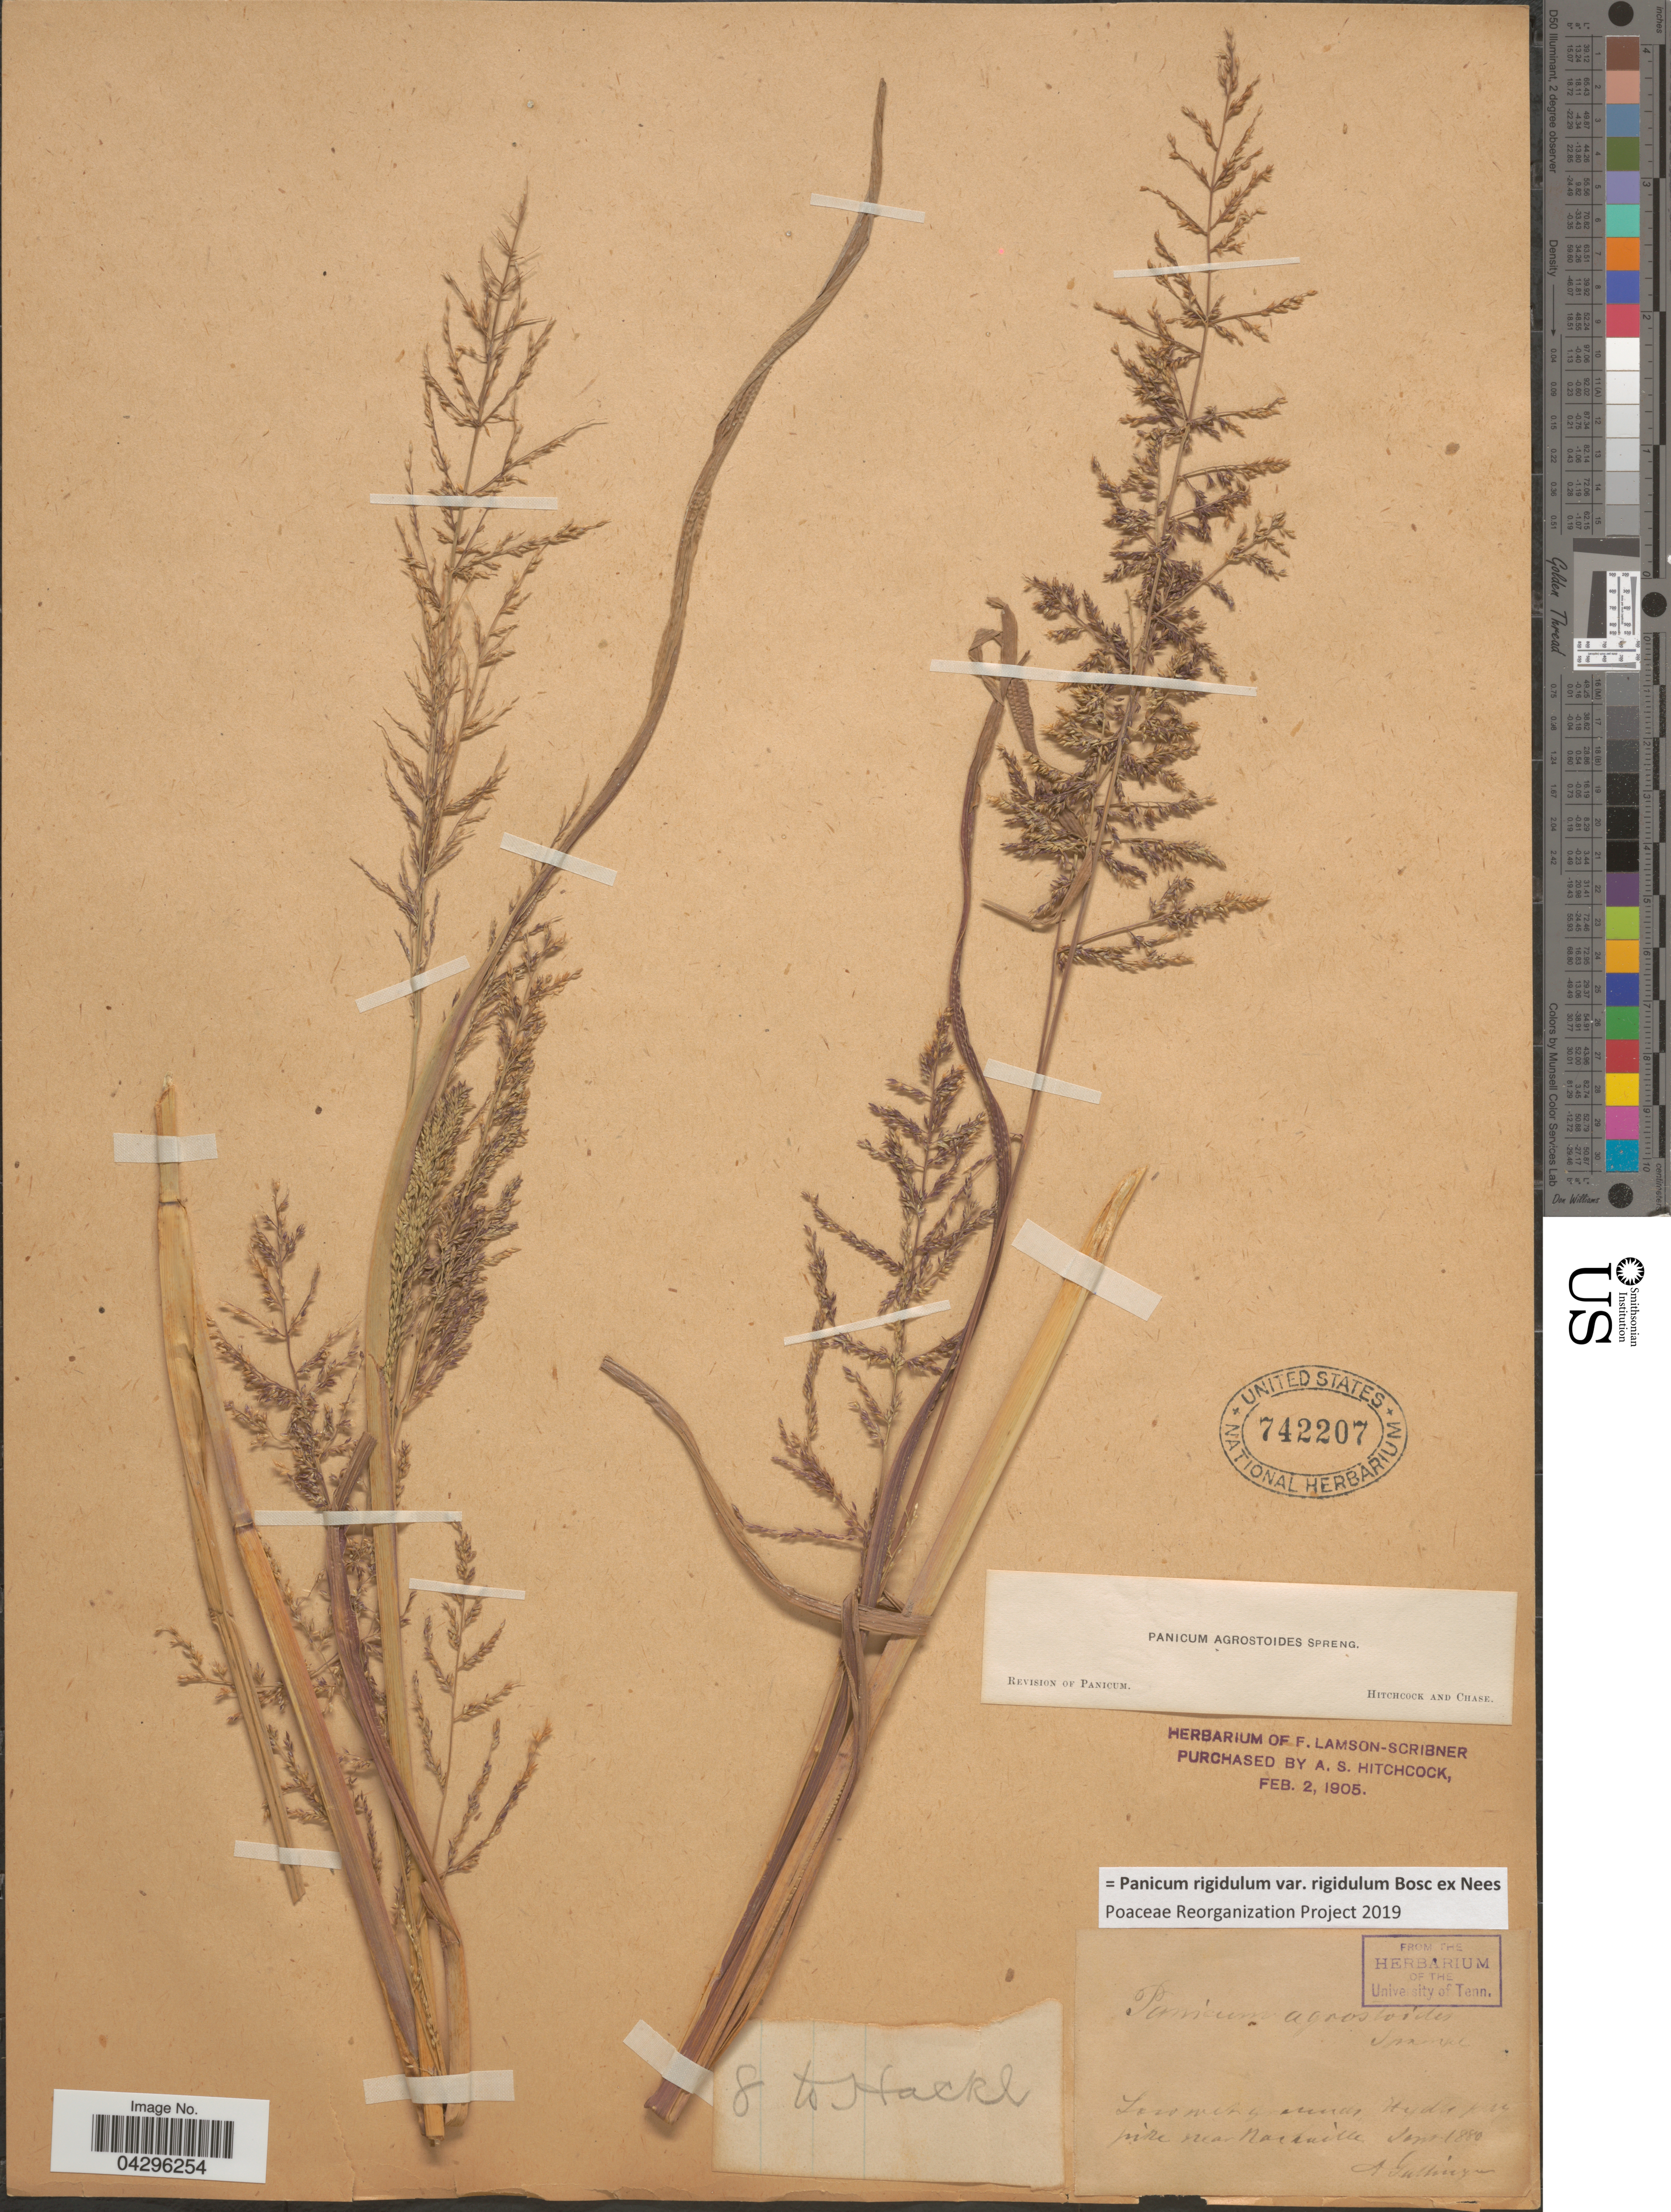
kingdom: Plantae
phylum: Tracheophyta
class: Liliopsida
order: Poales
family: Poaceae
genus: Panicum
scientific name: Panicum rigidulum var. rigidulum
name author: Bosc ex Nees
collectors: A. Gattinger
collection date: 1880-06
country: United States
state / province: Tennessee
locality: [illegible text] near Nashville.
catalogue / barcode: US 742207